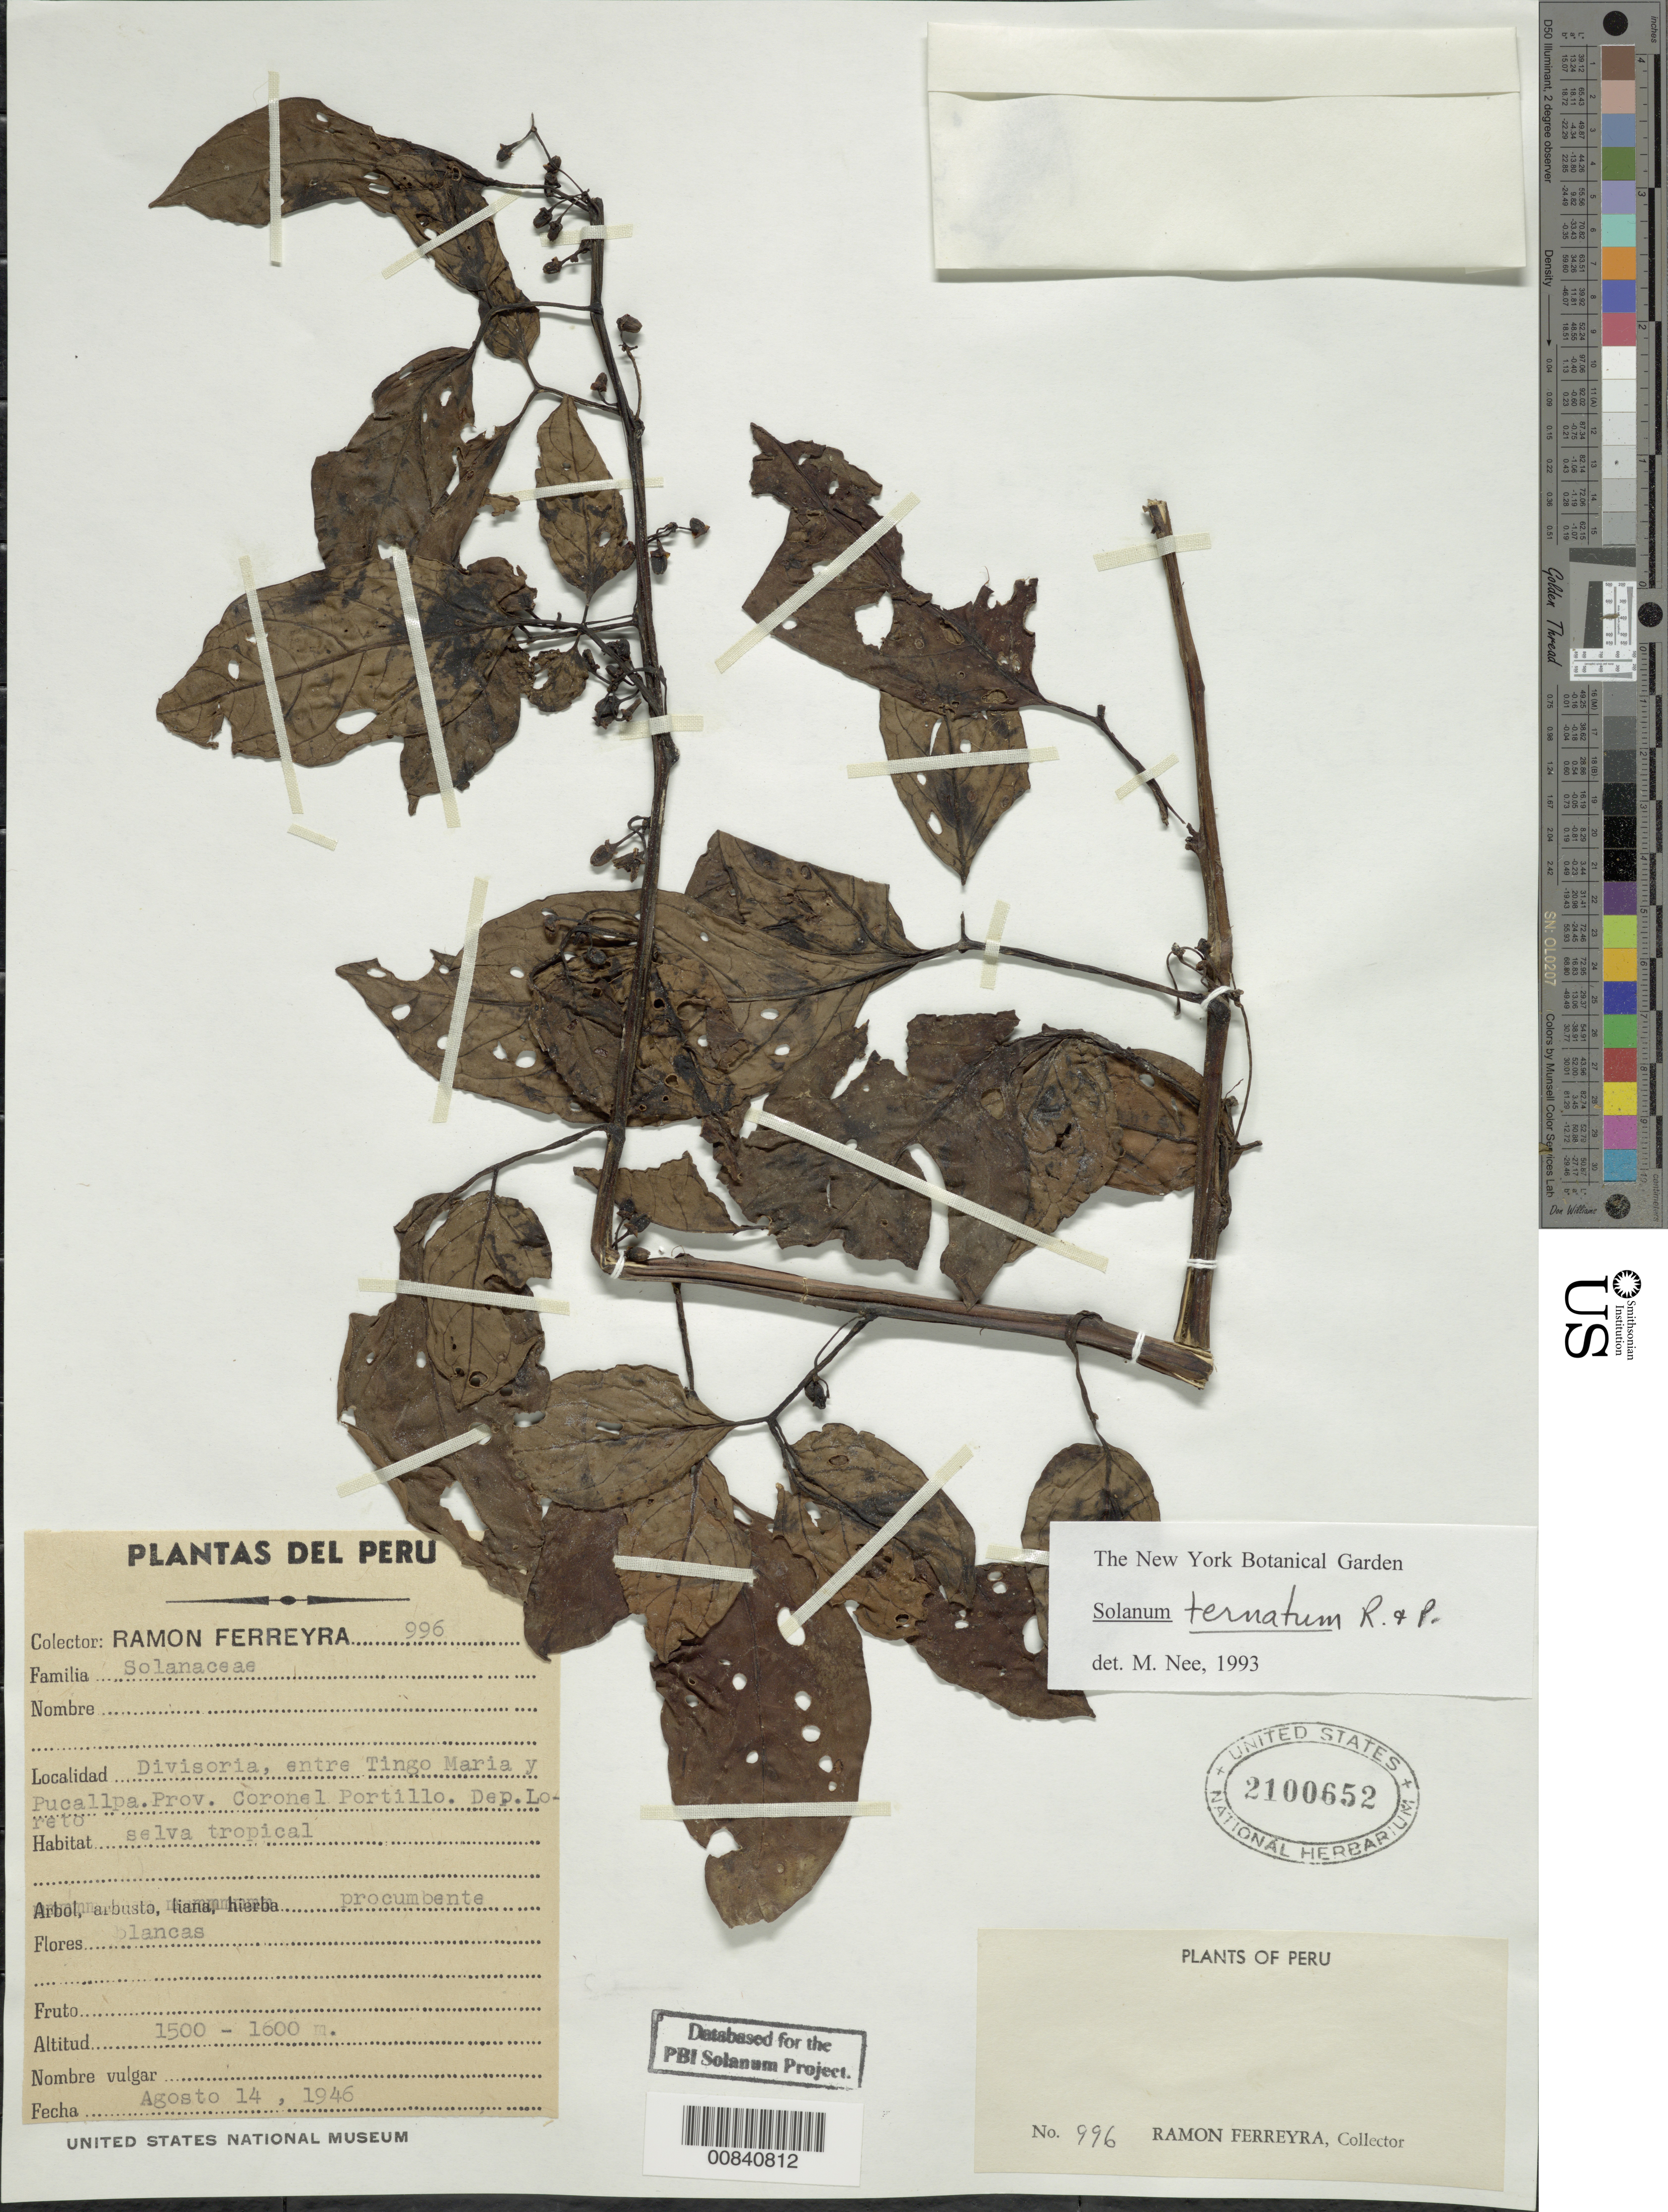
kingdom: Plantae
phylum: Tracheophyta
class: Magnoliopsida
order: Solanales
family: Solanaceae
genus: Solanum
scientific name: Solanum ternatum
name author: Ruiz & Pav.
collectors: R. A. Ferreyra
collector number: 996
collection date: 1946-08-14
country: Peru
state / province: Loreto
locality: Divisoria, entre Tingo Maria y Pucallpa, Prov. Coronel Portillo, Depto. de Loreto.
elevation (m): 1500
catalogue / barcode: US 2100652